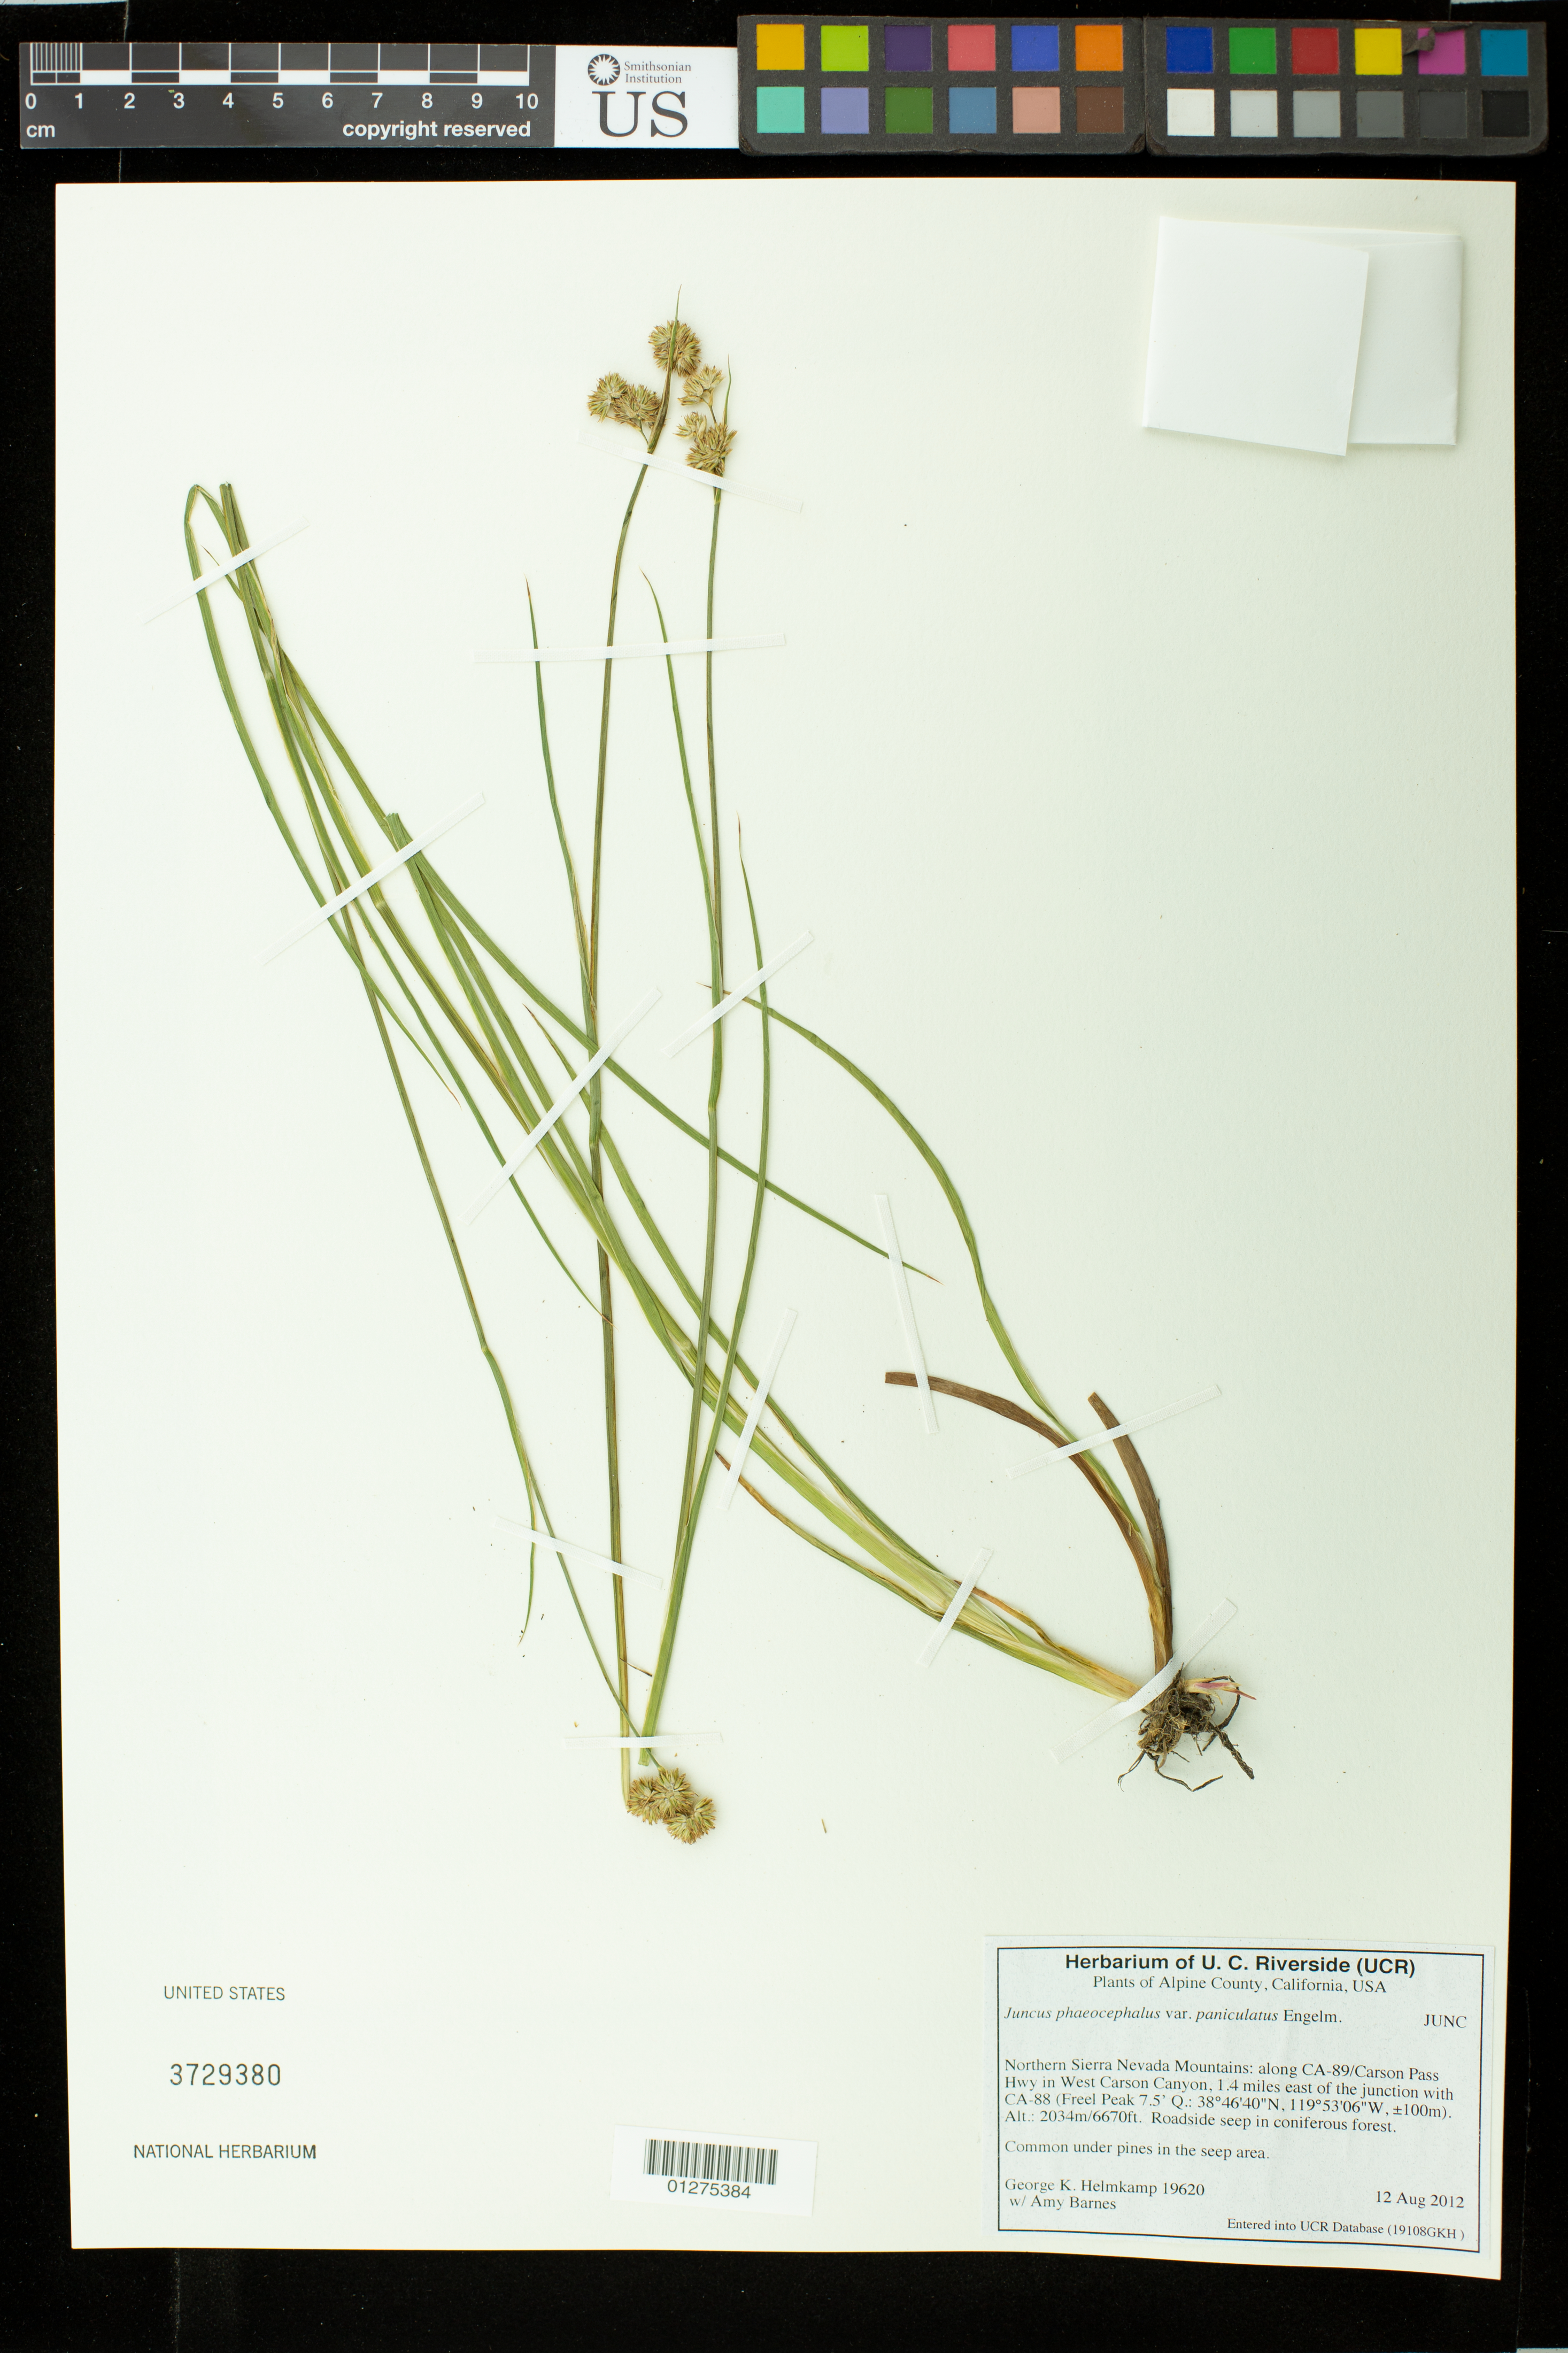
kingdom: Plantae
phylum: Tracheophyta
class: Liliopsida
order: Poales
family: Juncaceae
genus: Juncus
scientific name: Juncus phaeocephalus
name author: Engelm.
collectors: M. Provance & A. Barnes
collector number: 19620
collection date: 2012-08-12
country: United States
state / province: California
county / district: Alpine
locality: Northern Sierra Nervada Moutians along Ca -89/Carson Pass Hwy in West Carson canyon,1.4 miles east of the junction with CA-88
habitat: Roadside seep in coniferous forest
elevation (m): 2034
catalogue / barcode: US 3729380